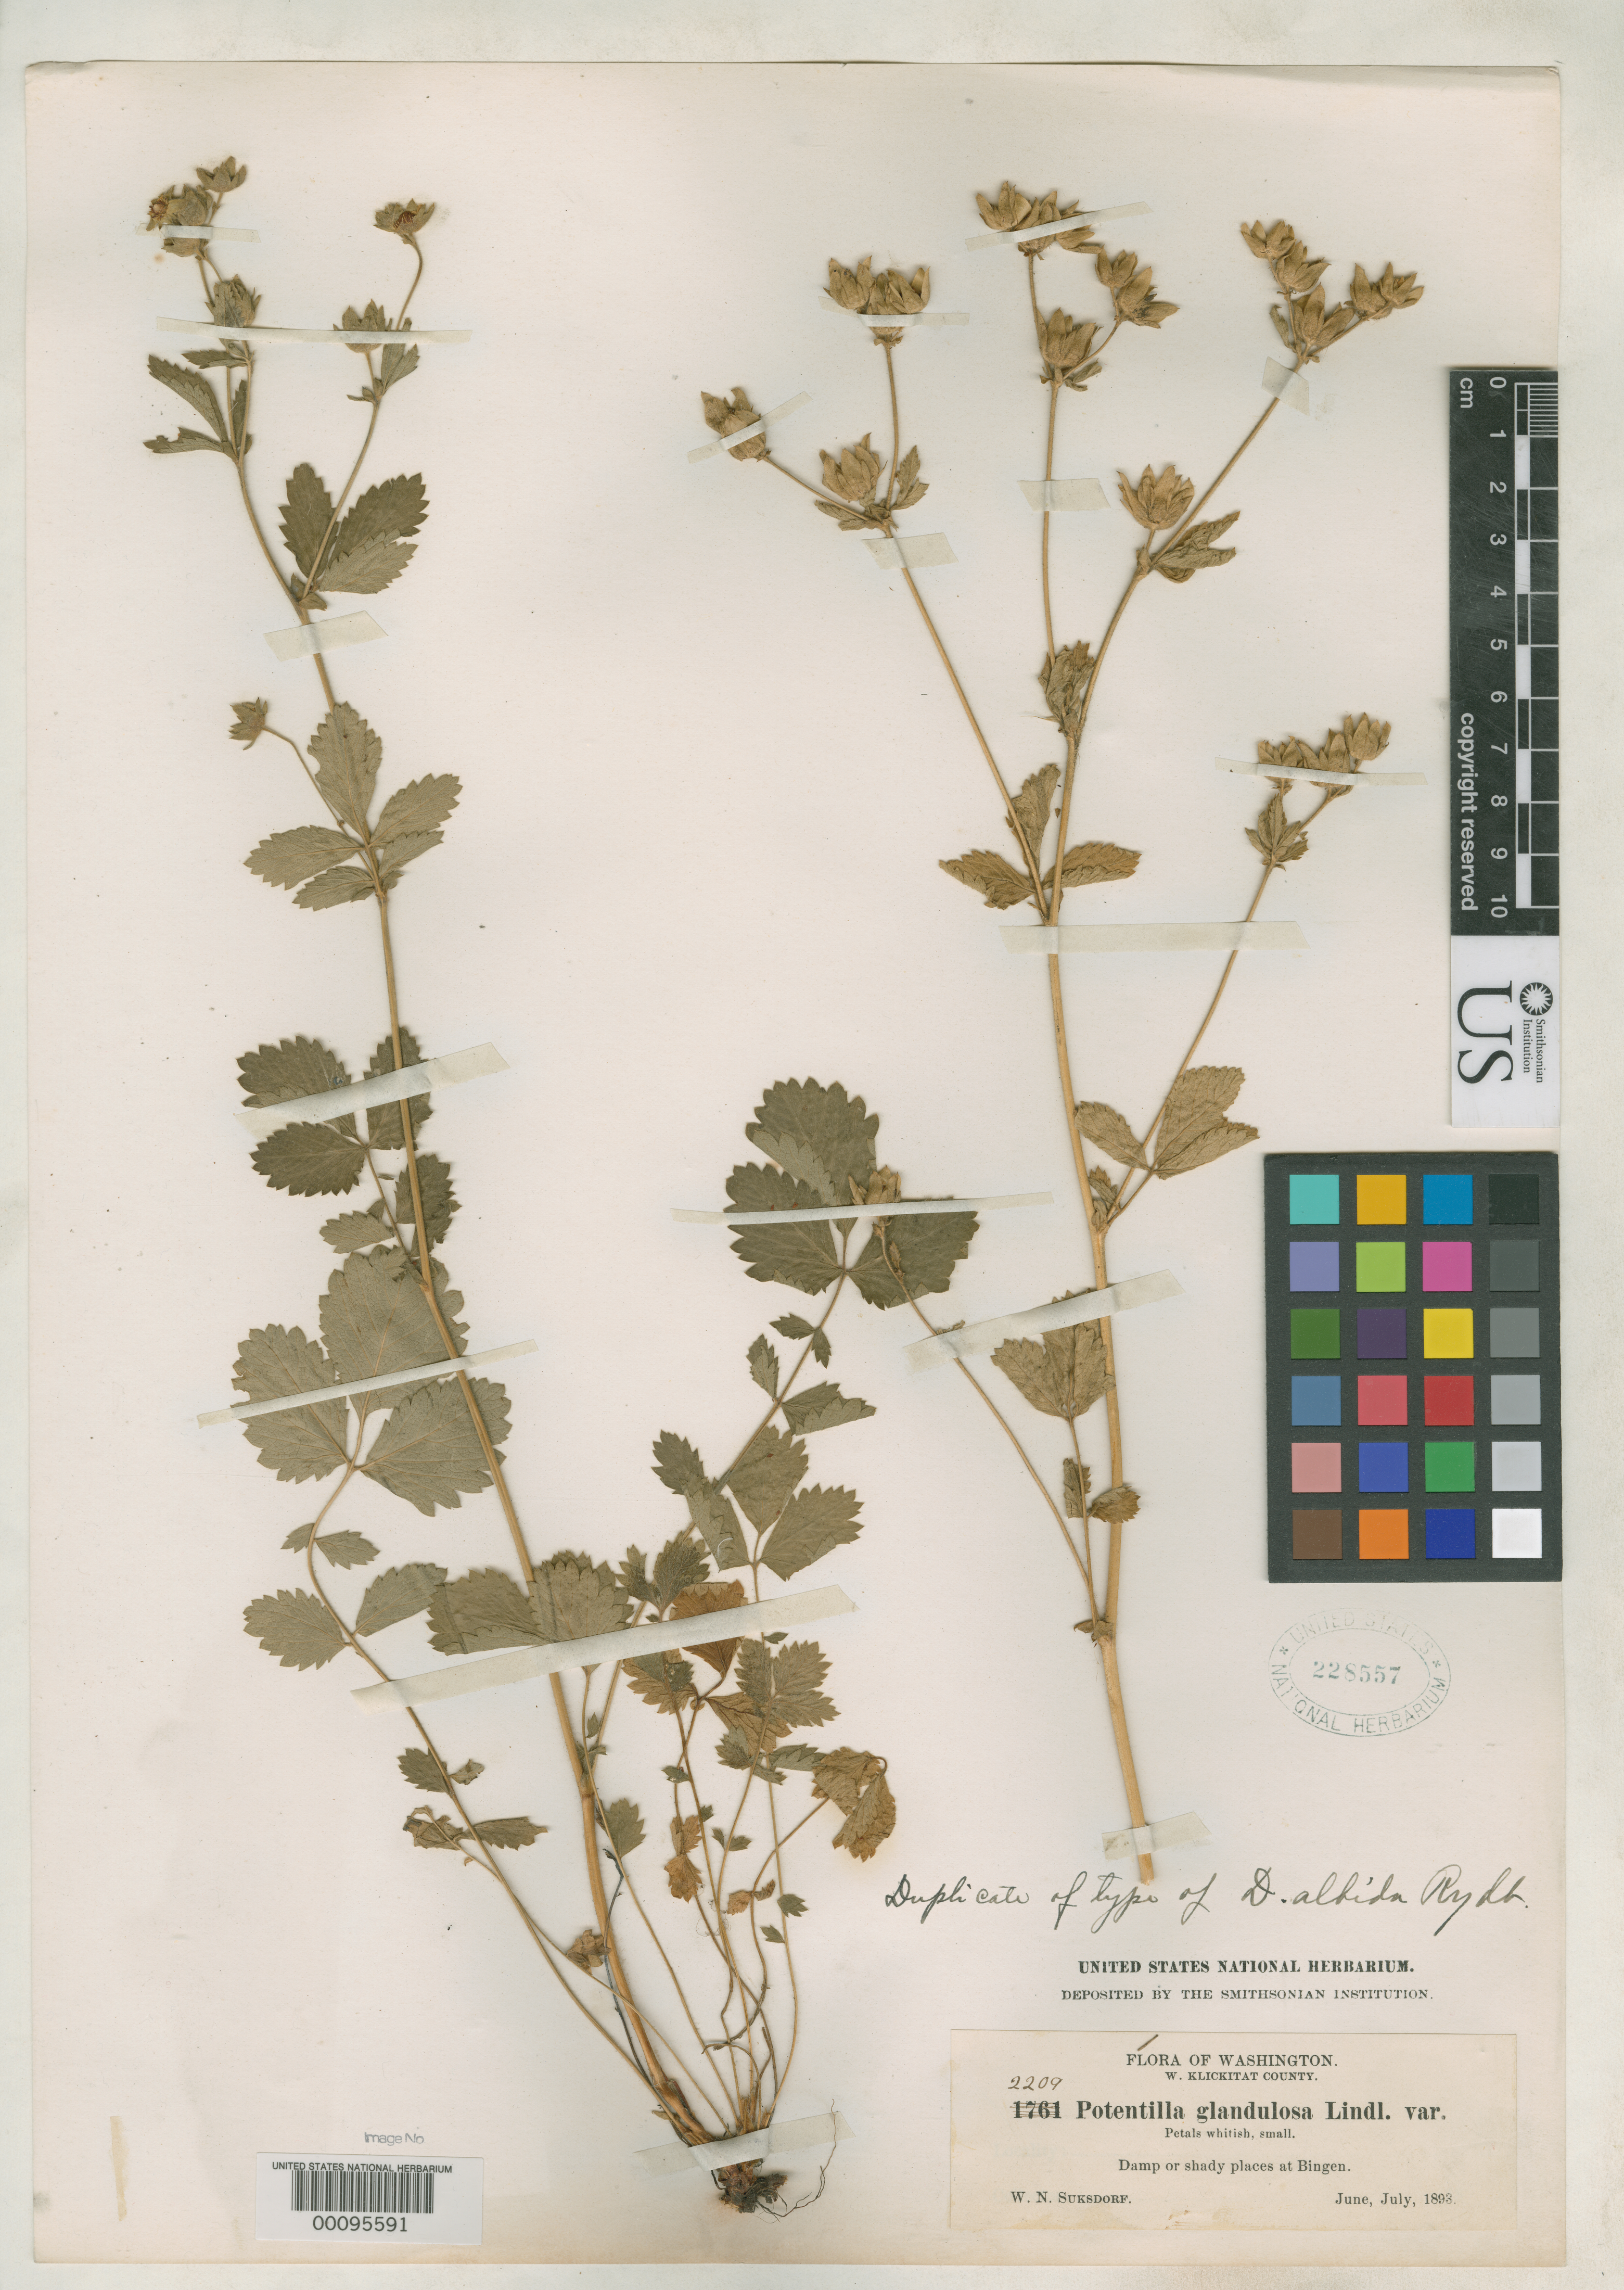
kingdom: Plantae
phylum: Tracheophyta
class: Magnoliopsida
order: Rosales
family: Rosaceae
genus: Drymocallis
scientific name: Drymocallis albida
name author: Rydb.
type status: Isotype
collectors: W. N. Suksdorf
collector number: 2209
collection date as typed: Jun 1893 to -- Jul 1893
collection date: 1893-06/1893-07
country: United States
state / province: Washington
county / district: Klickitat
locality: Bingen.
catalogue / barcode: US 228557